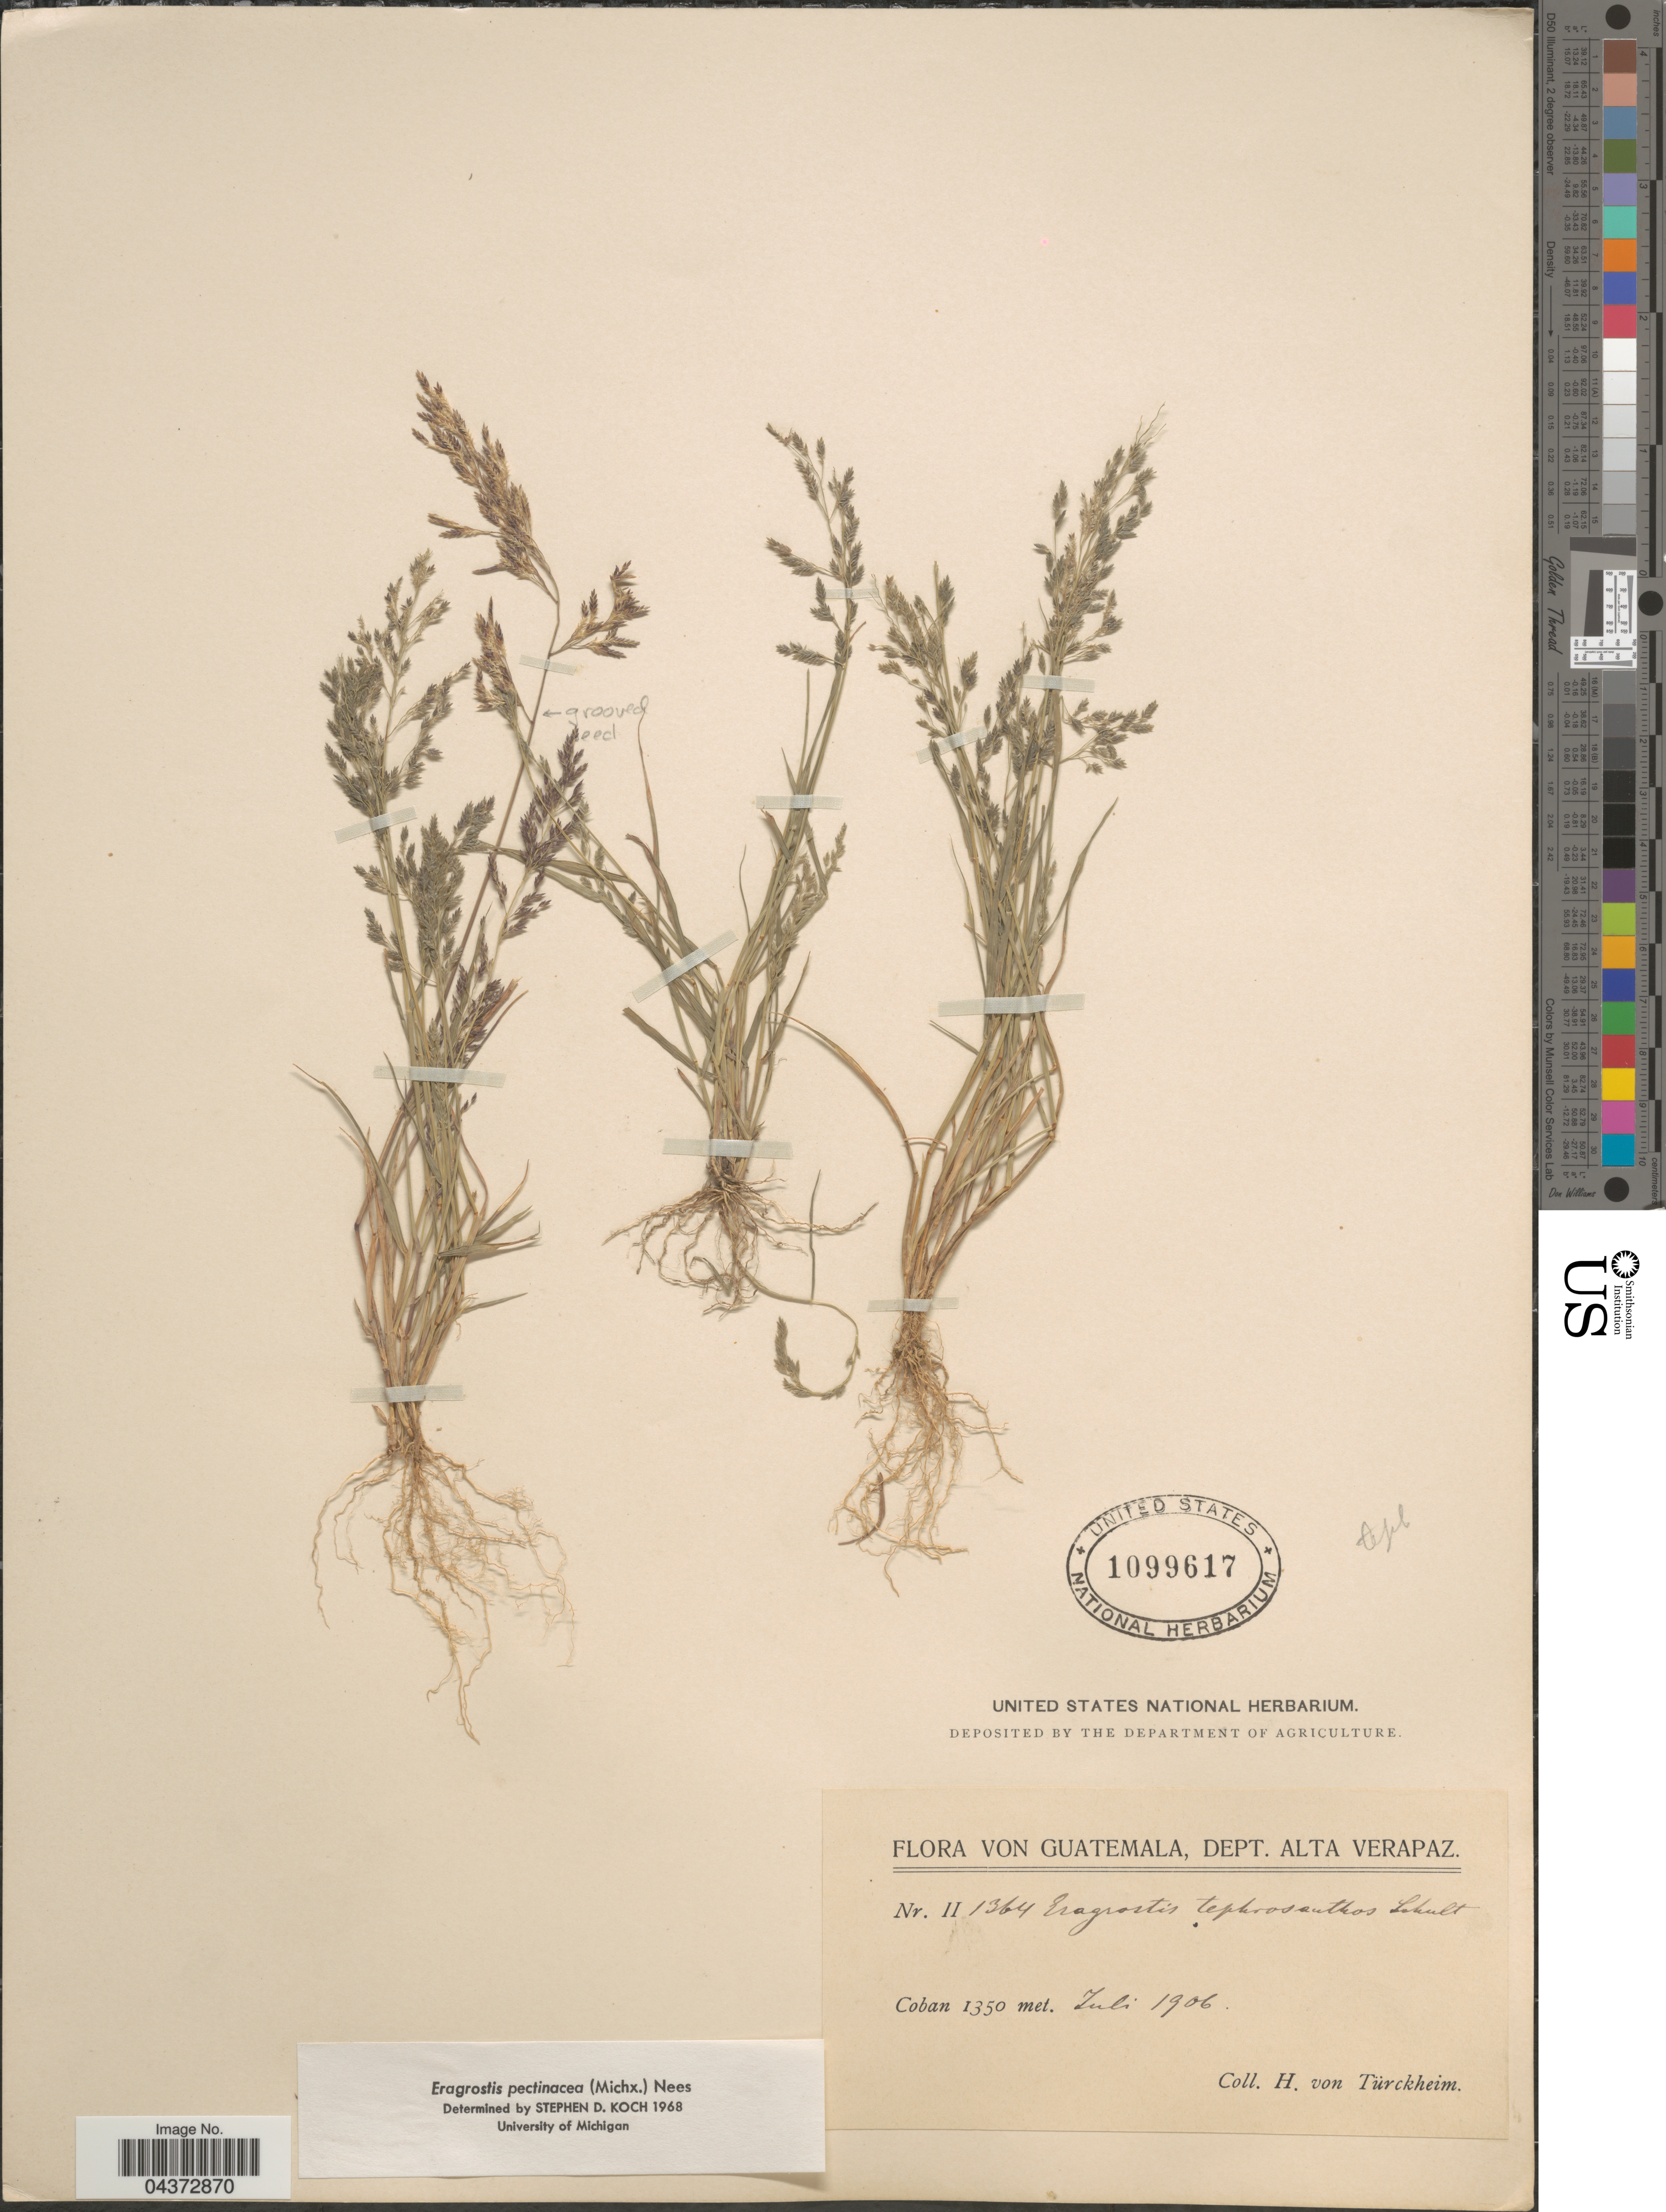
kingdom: Plantae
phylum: Tracheophyta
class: Liliopsida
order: Poales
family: Poaceae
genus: Eragrostis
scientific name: Eragrostis pectinacea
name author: (Michx.) Nees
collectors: H. von Türckheim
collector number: II1364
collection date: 1906-07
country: Guatemala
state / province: Alta Verapaz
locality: Dept. Alta Verapaz. Coban.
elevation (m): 1350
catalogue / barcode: US 1099617